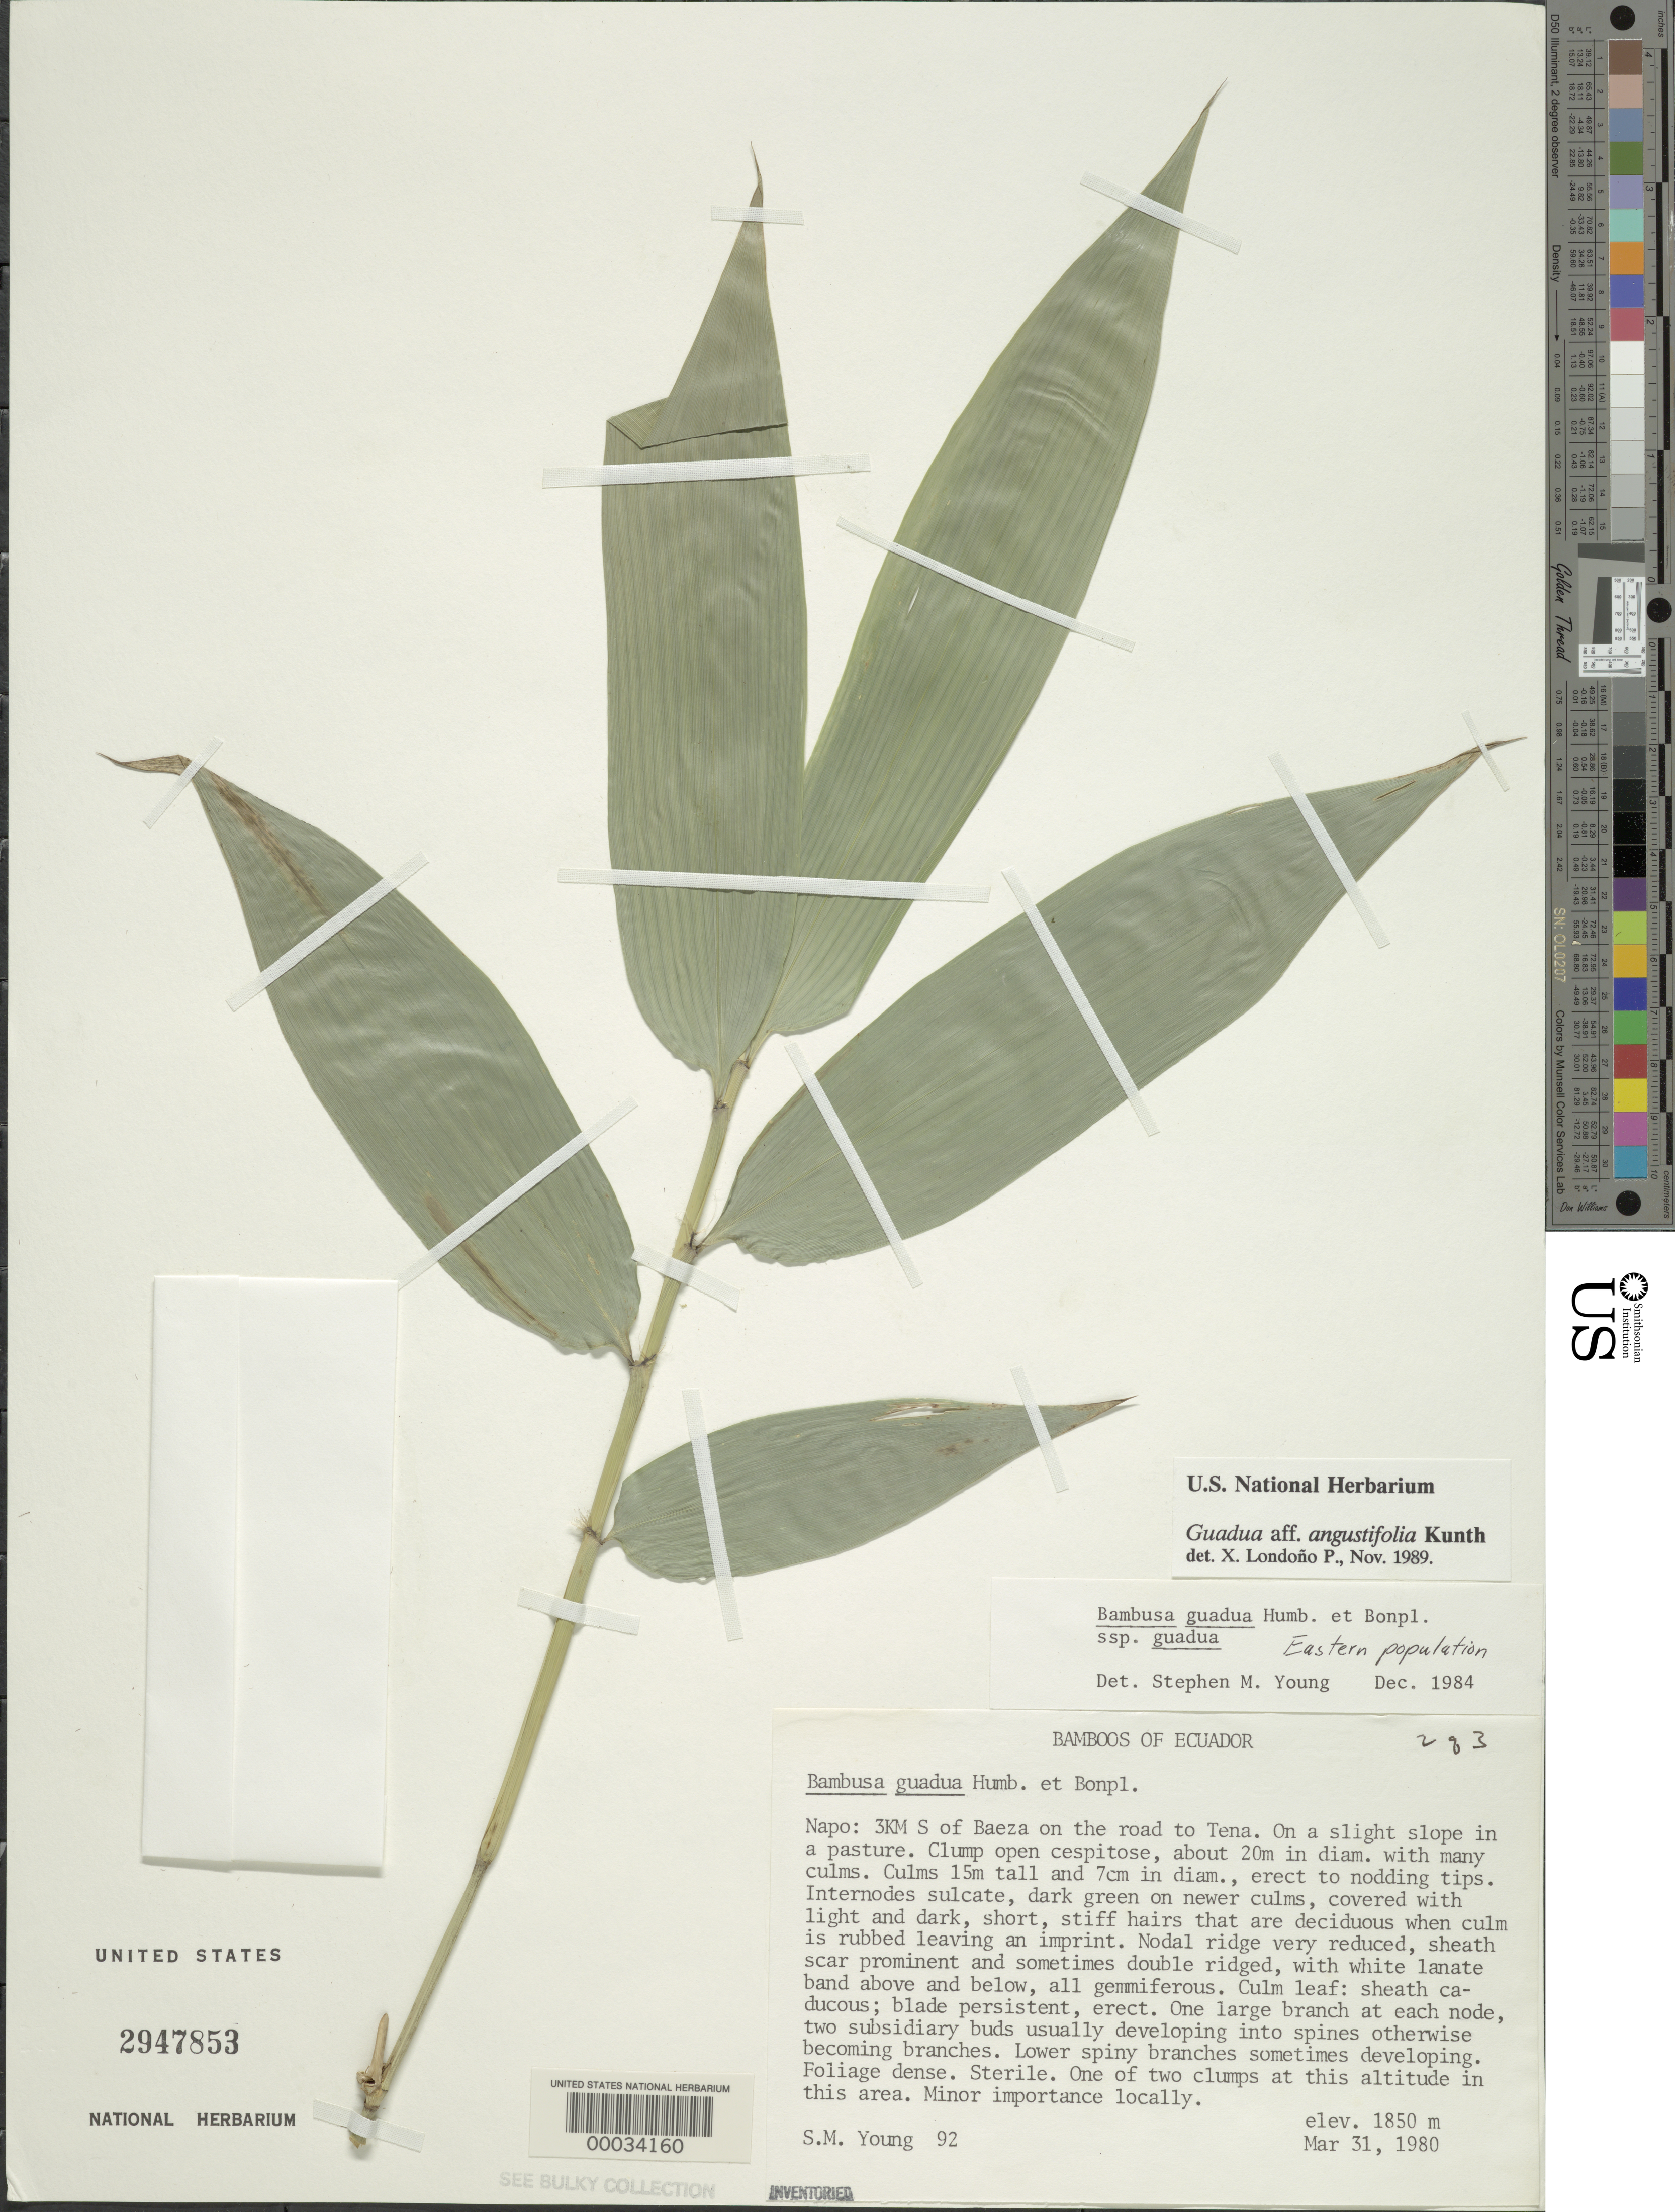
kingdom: Plantae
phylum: Tracheophyta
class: Liliopsida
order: Poales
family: Poaceae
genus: Guadua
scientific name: Guadua angustifolia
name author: Kunth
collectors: S. Young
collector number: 92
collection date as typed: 31 Mar 1980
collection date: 1980-03-31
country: Ecuador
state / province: Napo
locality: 3 km S of baeza on the road to Tena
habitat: On slight slope in a pasture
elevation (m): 1850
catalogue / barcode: US 2947853